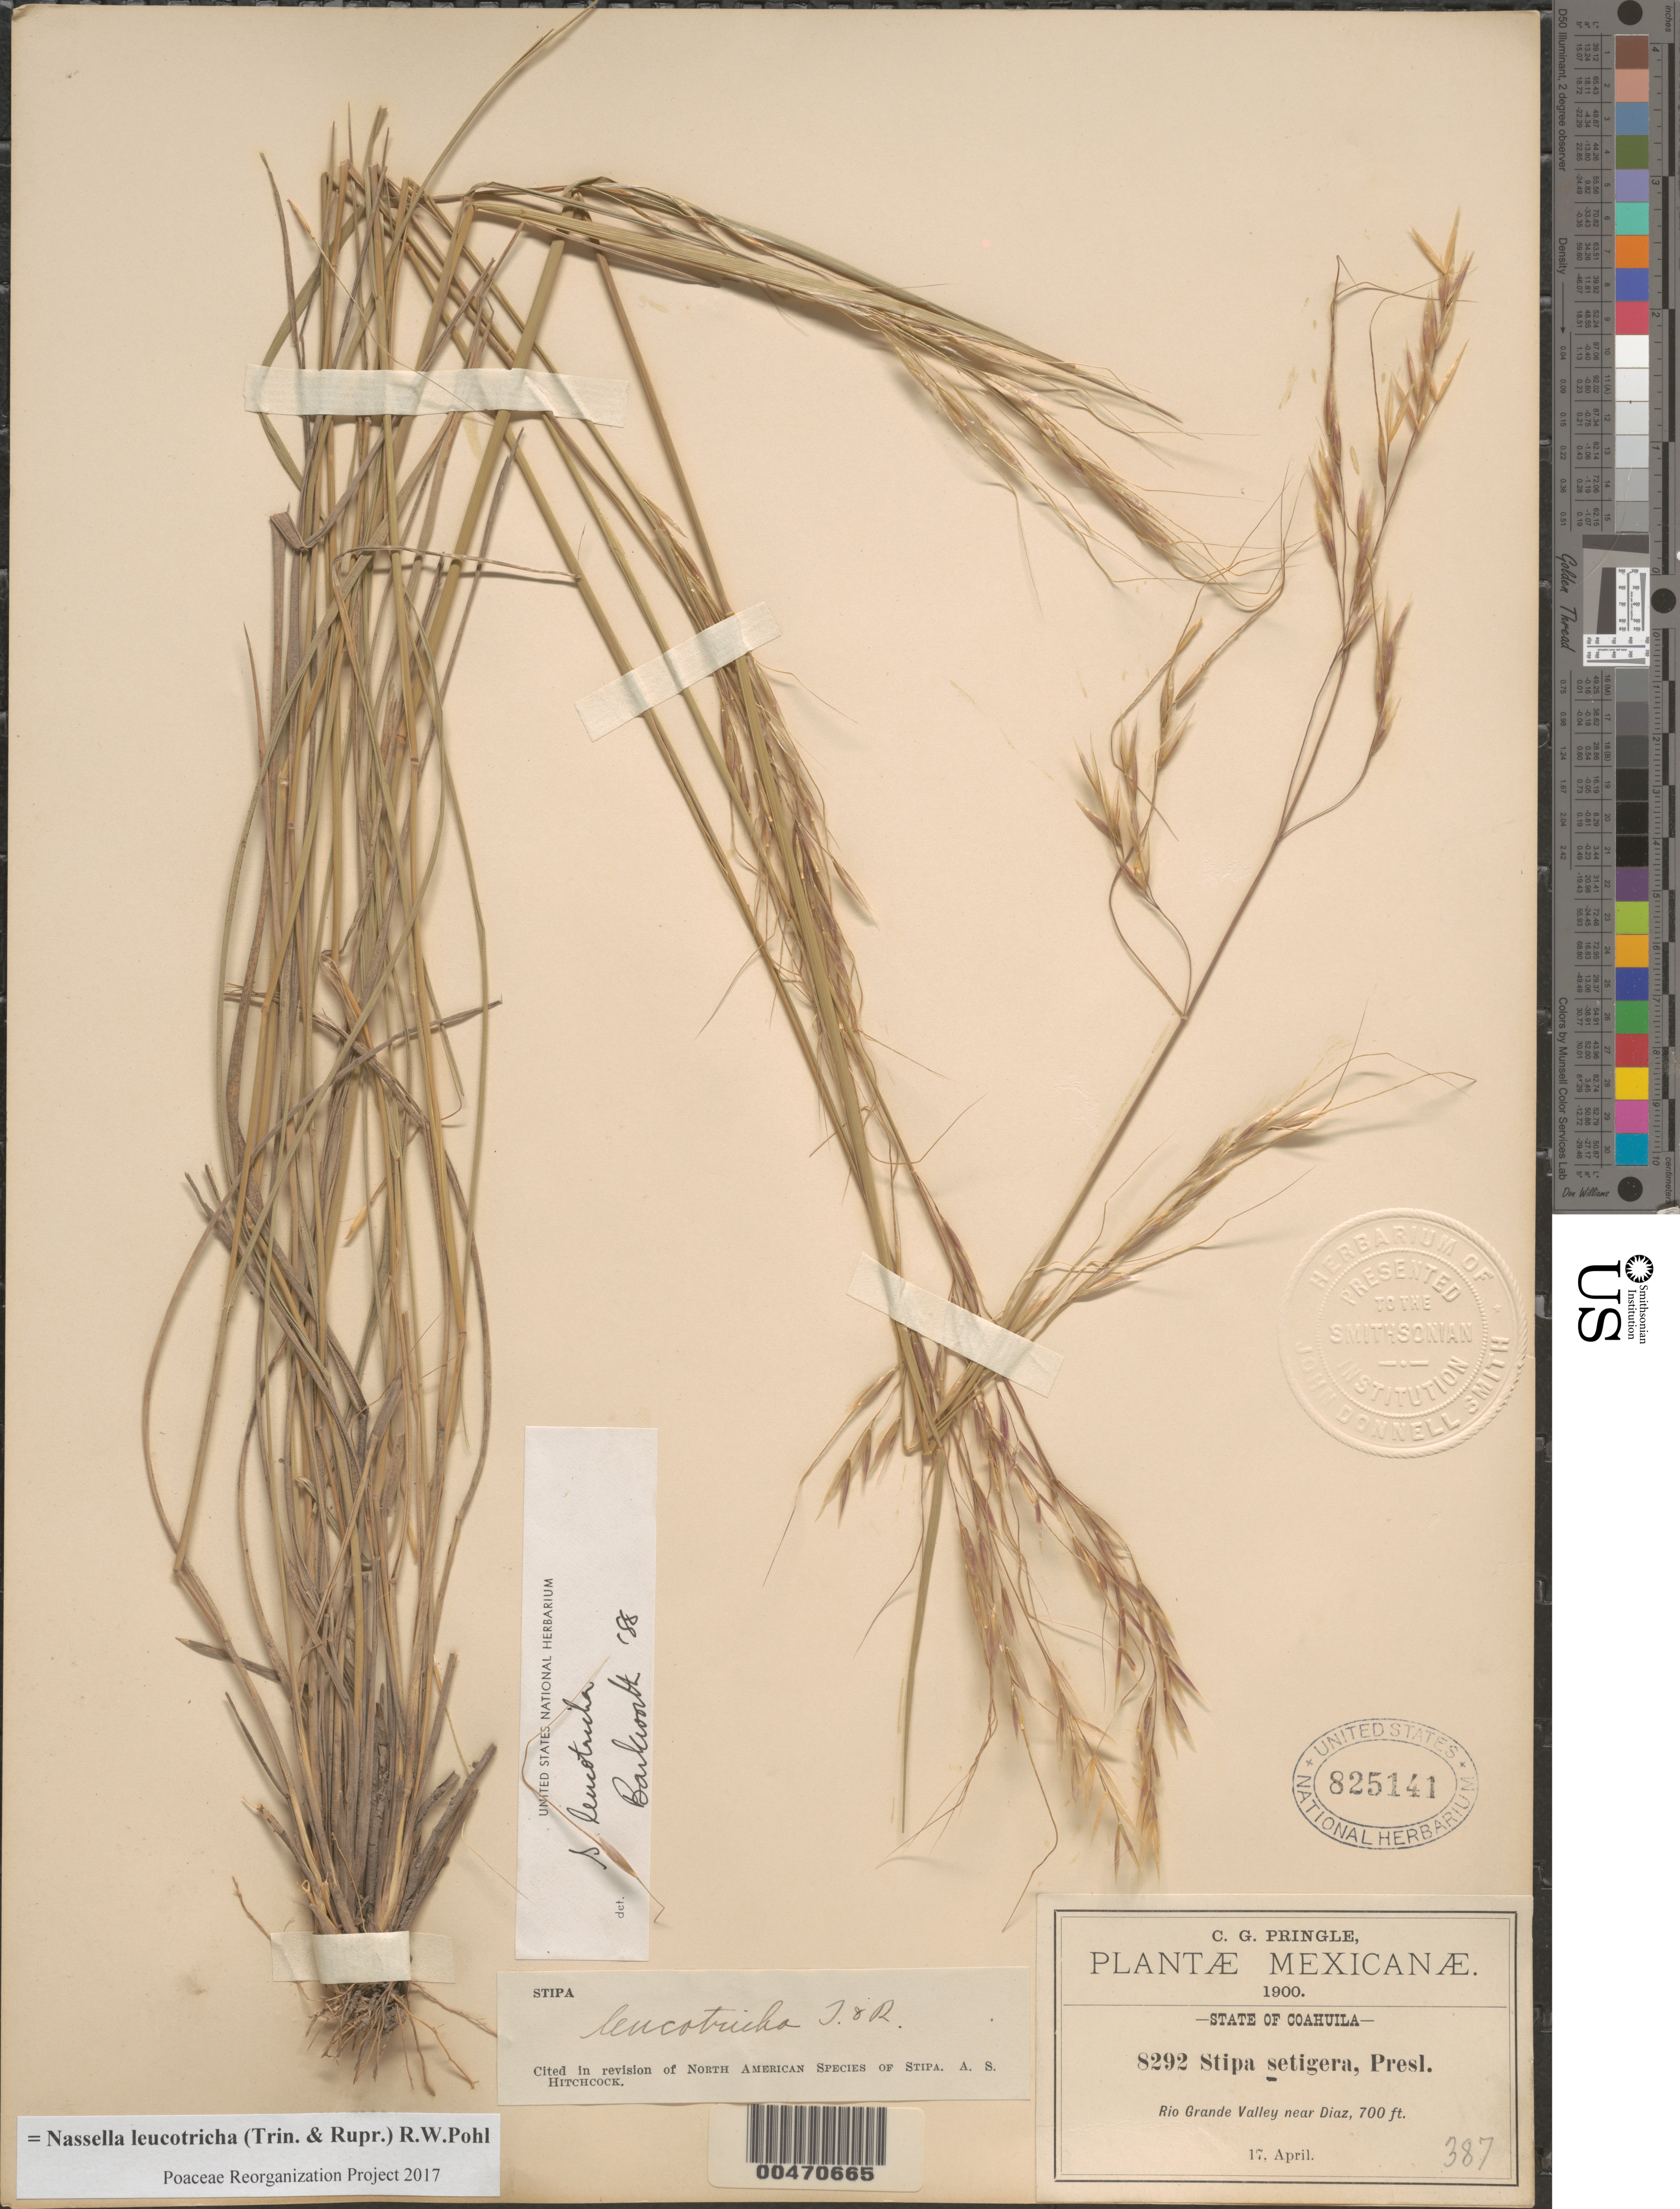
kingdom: Plantae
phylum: Tracheophyta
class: Liliopsida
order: Poales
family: Poaceae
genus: Nassella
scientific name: Nassella leucotricha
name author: (Trin. & Rupr.) R.W. Pohl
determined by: Poaceae Reorganization Project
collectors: C. G. Pringle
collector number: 8292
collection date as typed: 17 Apr 1900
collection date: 1900-04-17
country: Mexico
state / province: Coahuila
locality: Rio Grande Valley near Diaz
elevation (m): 213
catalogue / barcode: US 825141